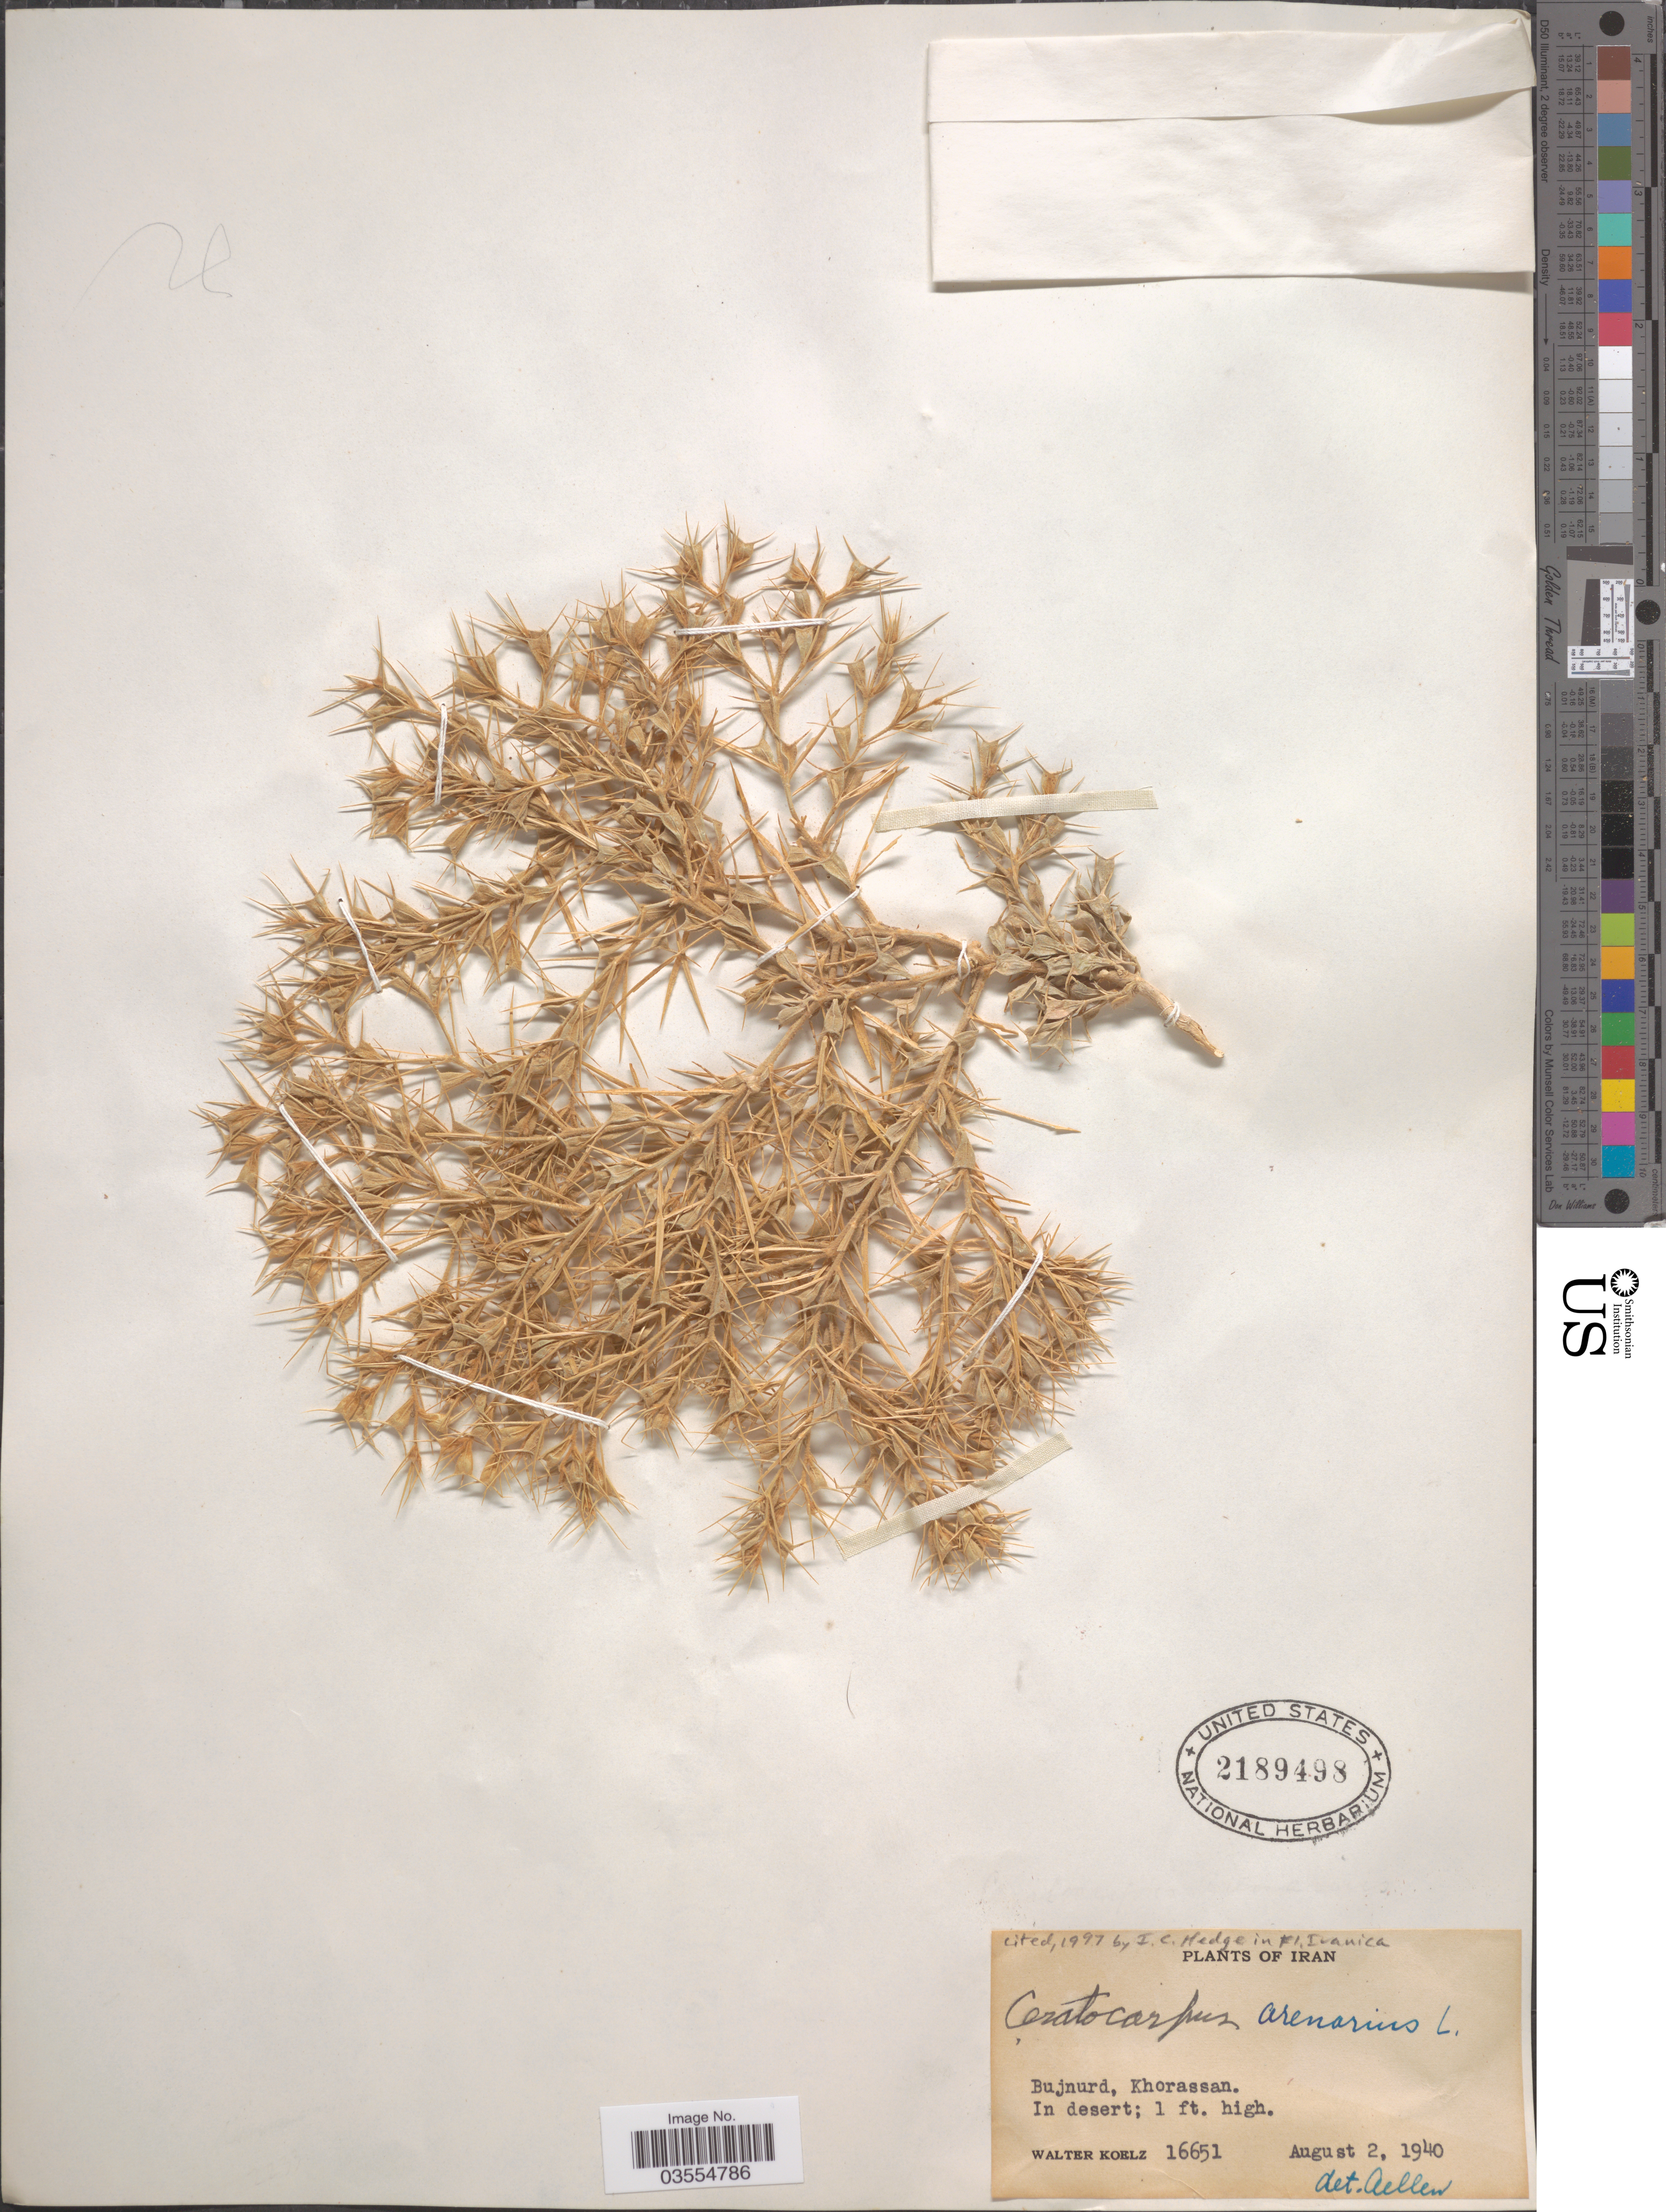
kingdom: Plantae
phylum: Tracheophyta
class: Magnoliopsida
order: Caryophyllales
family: Amaranthaceae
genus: Ceratocarpus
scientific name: Ceratocarpus arenarius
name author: L.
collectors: W. N. Koelz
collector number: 16651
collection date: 1940-08-02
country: Iran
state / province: Khorasan [obsolete]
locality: Bujnurd, Khorassan. In desert.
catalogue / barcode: US 2189498